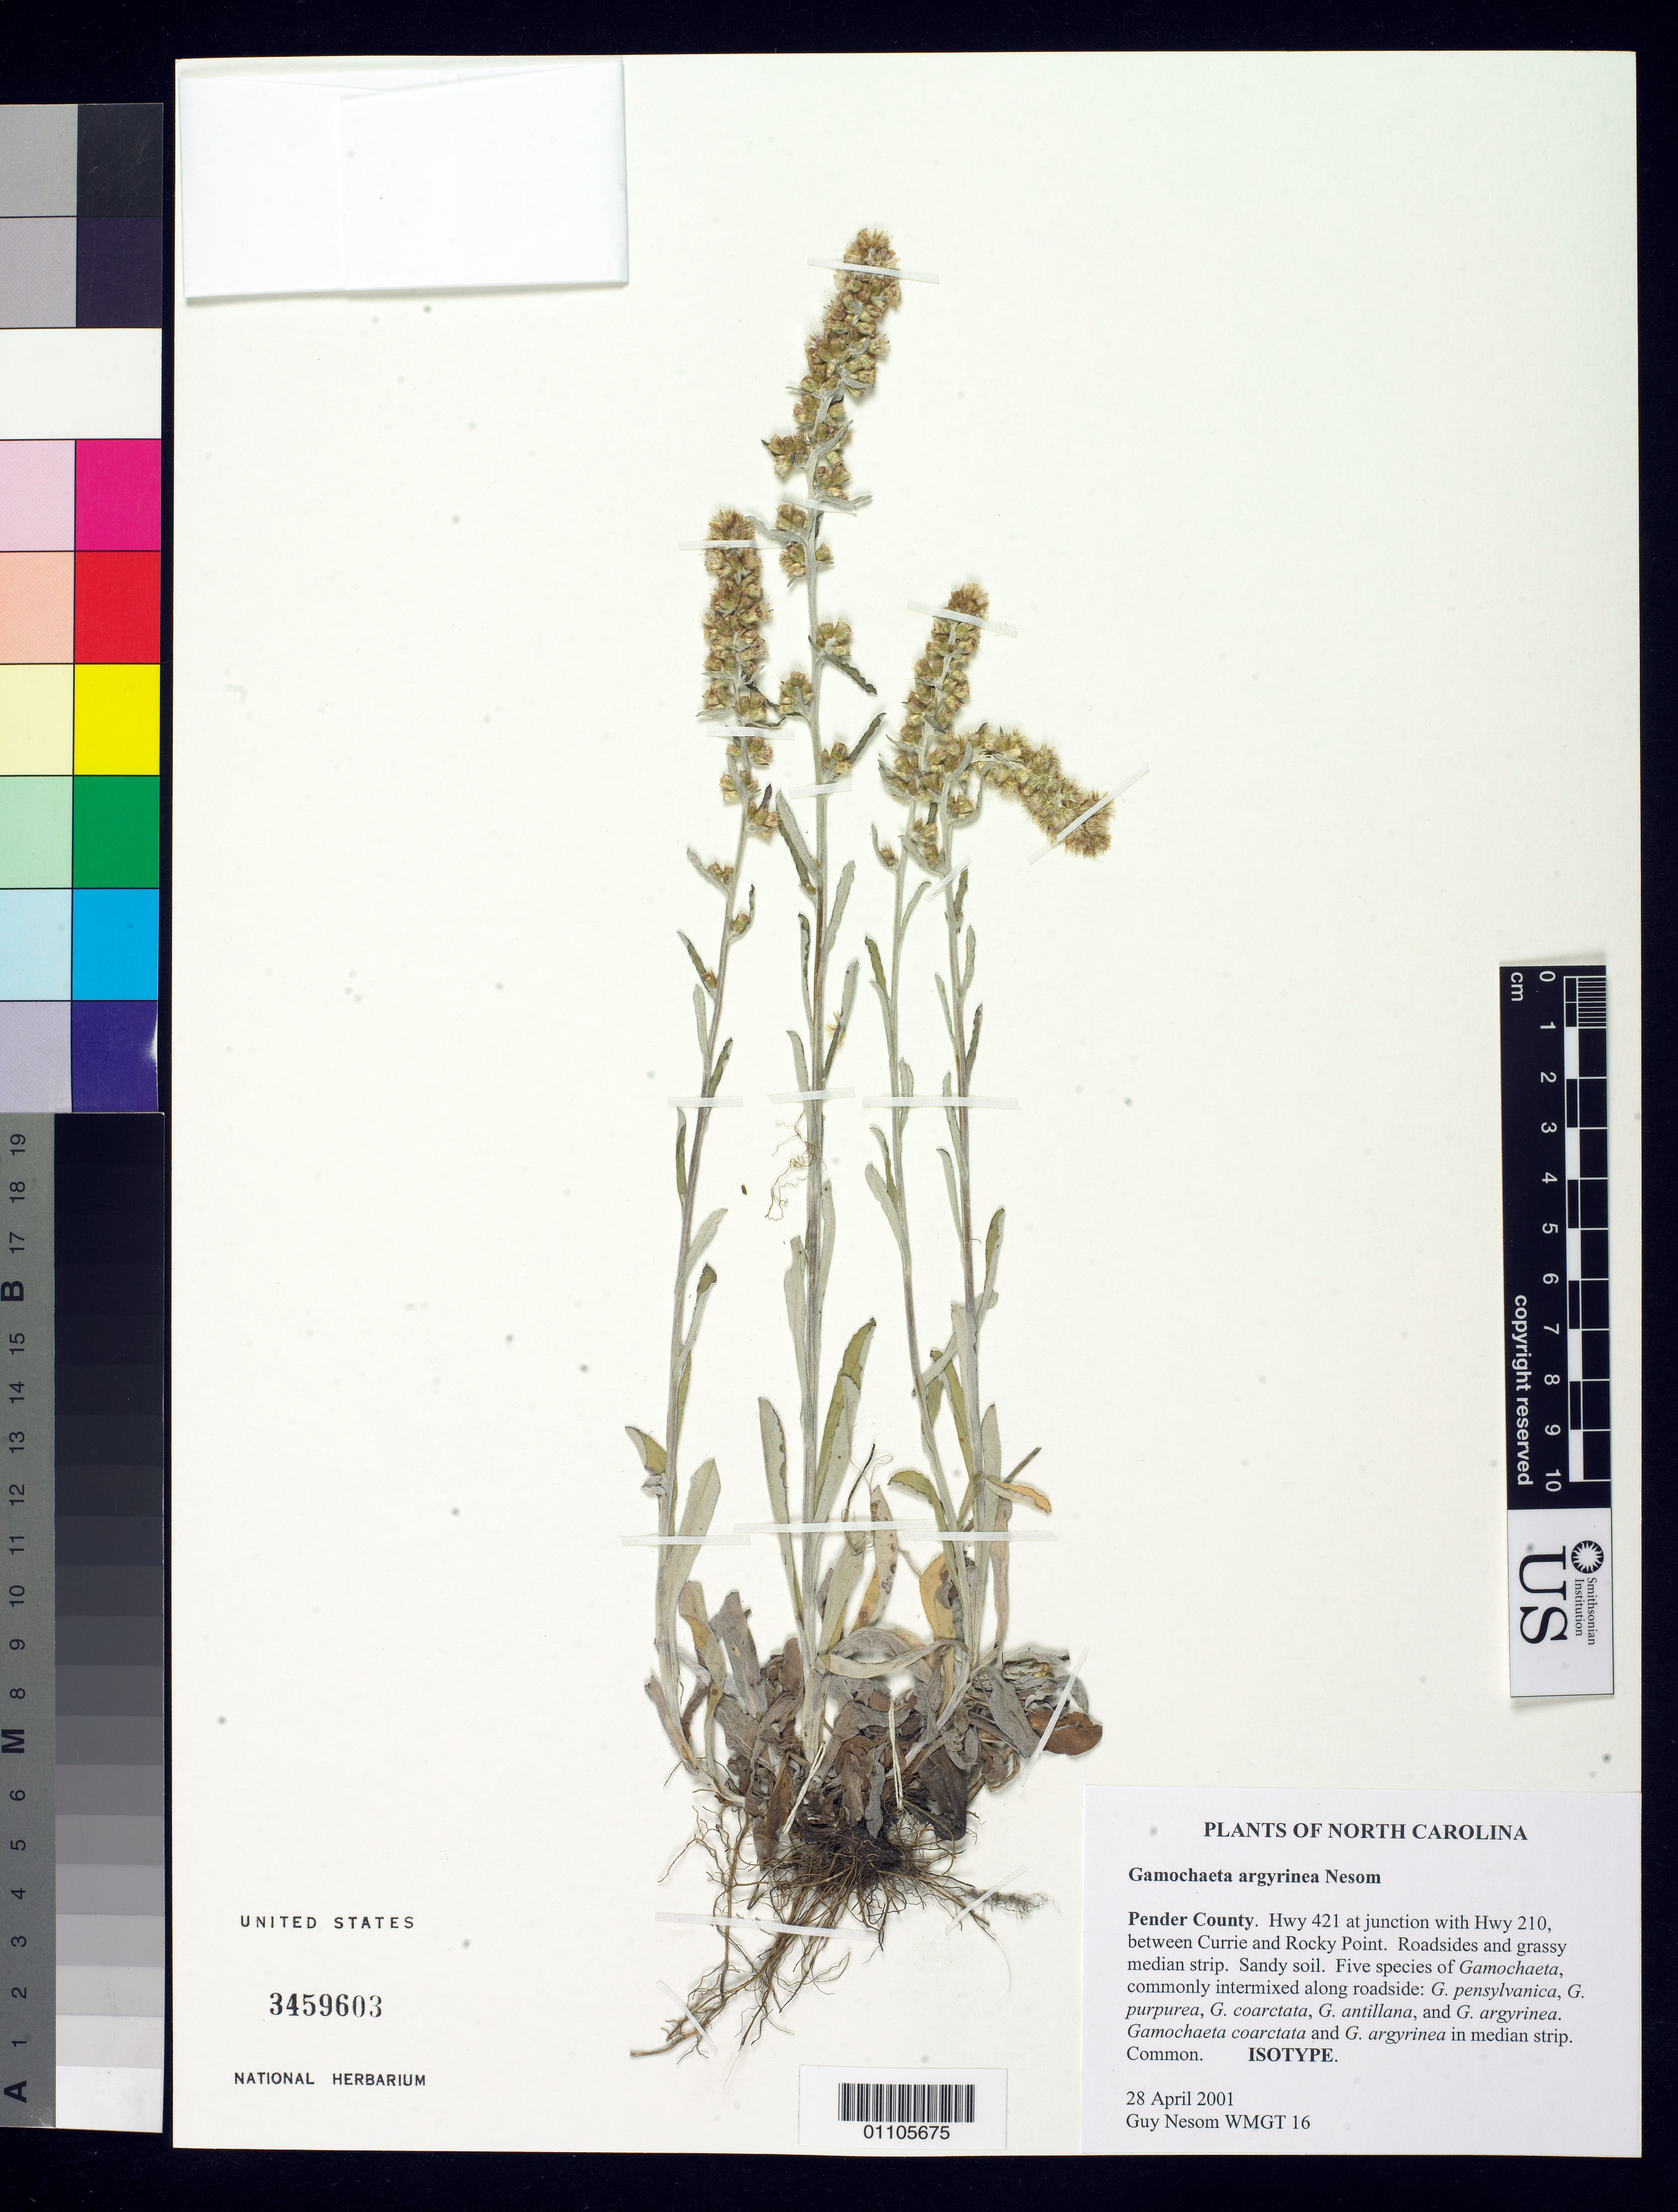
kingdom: Plantae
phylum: Tracheophyta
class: Magnoliopsida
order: Asterales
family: Asteraceae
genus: Gamochaeta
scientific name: Gamochaeta argyrinea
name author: G.L. Nesom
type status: Isotype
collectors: G. L. Nesom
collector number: WMGT 16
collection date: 2001-04-28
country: United States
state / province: North Carolina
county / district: Pender Co.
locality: Hwy 421 at junction with Hwy 210, between Currie and Rocky Point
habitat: Roadsides and grassy median strip. Sandy soil.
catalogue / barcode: US 3459603